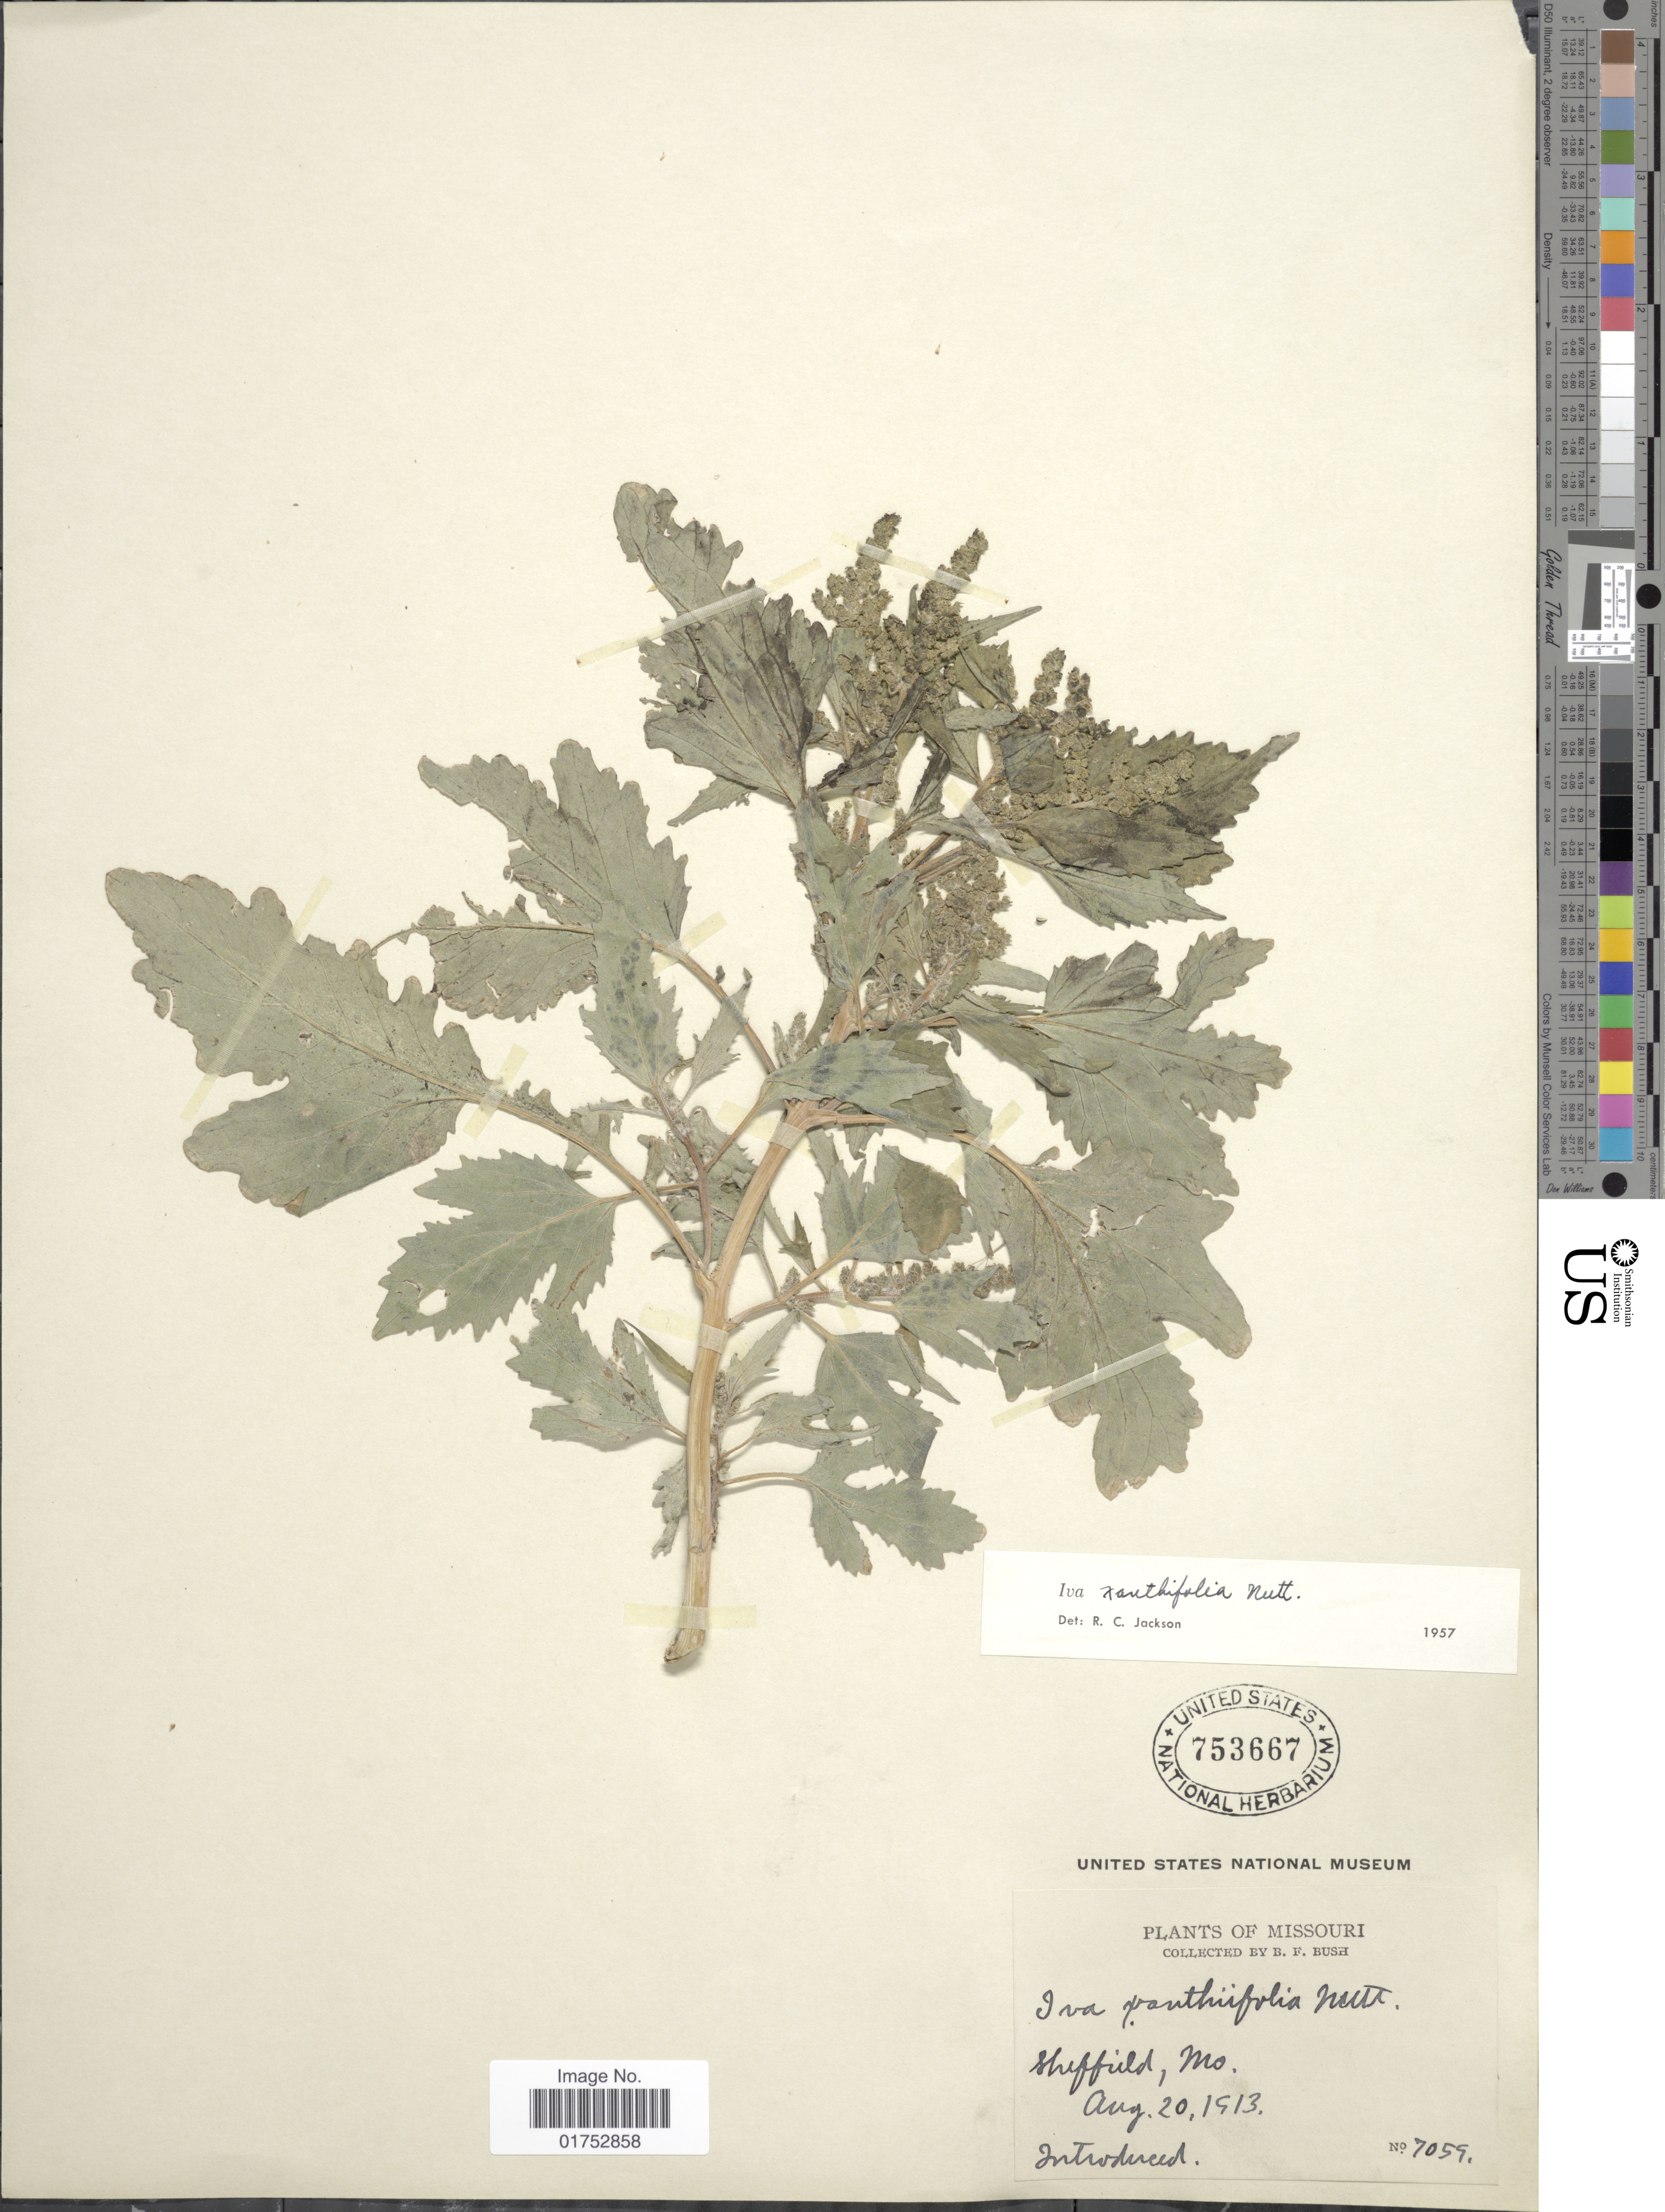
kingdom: Plantae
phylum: Tracheophyta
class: Magnoliopsida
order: Asterales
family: Asteraceae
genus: Iva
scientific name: Iva xanthifolia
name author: Nutt.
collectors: B. F. Bush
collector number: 7059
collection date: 1913-08-20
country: United States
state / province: Missouri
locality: Sheffield, Mo.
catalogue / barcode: US 753667